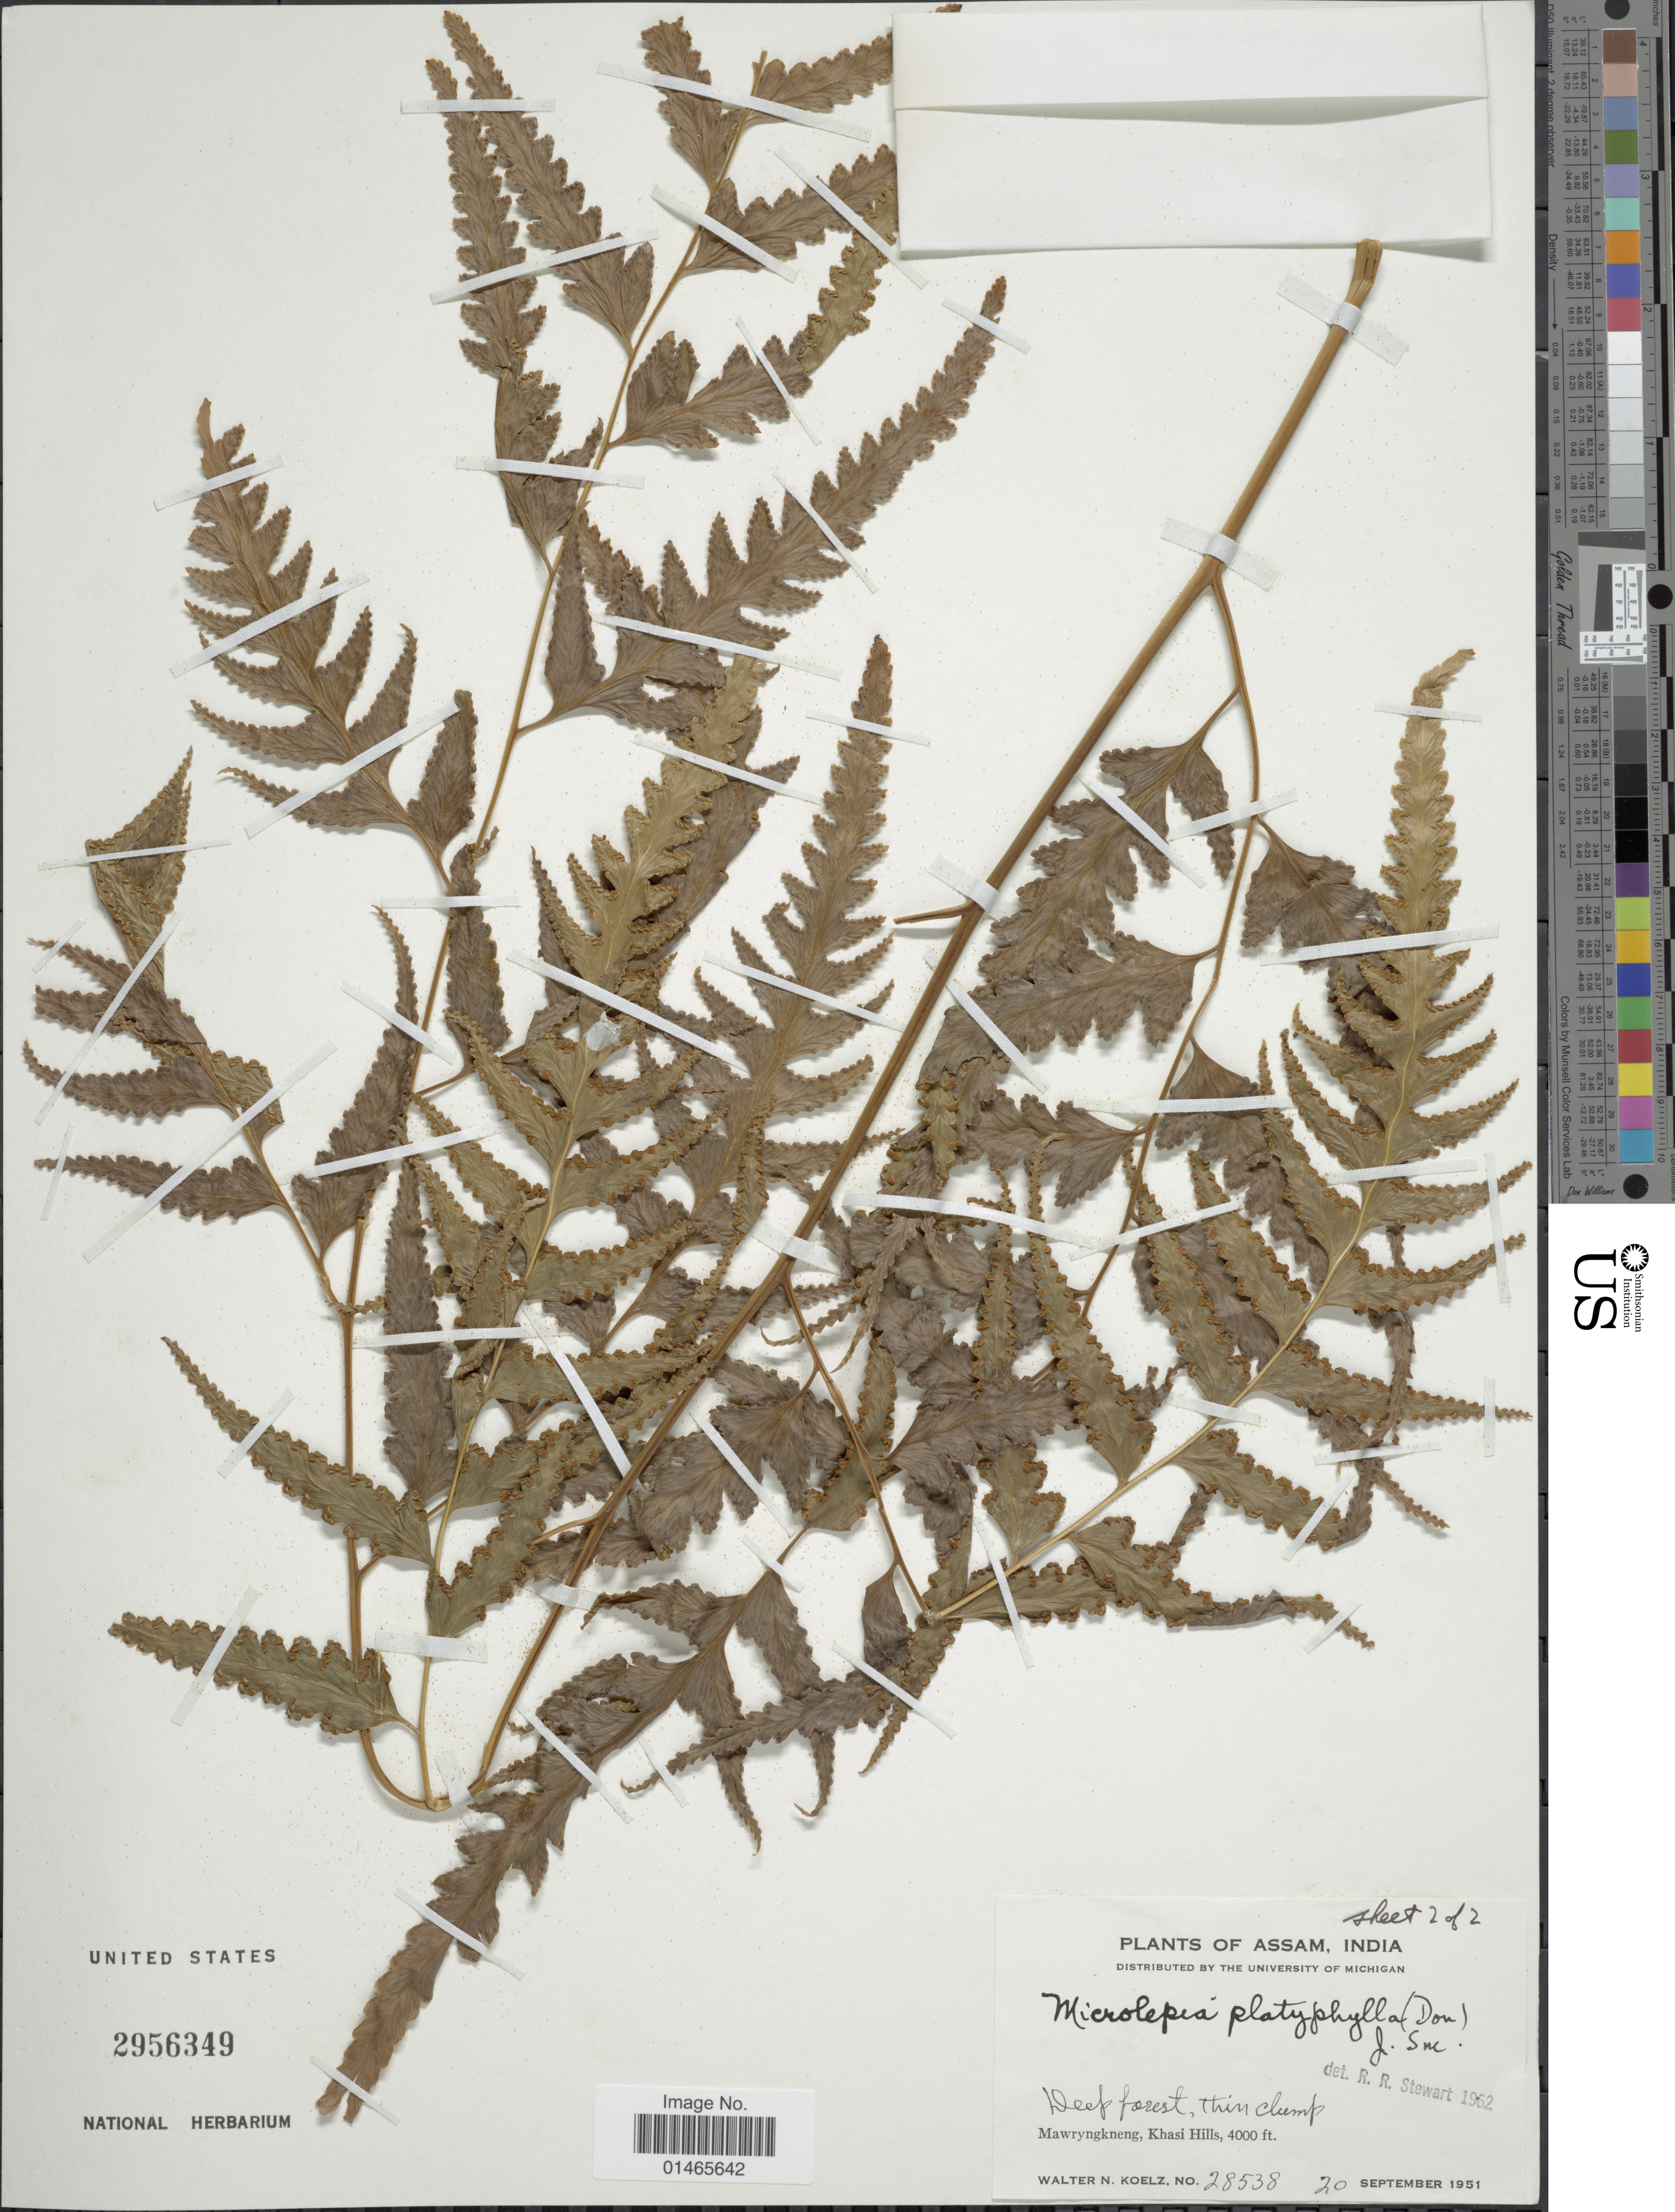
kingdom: Plantae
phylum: Tracheophyta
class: Polypodiopsida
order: Polypodiales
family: Dennstaedtiaceae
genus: Microlepia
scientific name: Microlepia platyphylla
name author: (D. Don) J. Sm.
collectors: W. N. Koelz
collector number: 28538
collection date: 1951-09-20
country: India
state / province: Meghalaya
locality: Mawryngkneng, Khasi Hills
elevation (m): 1219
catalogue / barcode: US 2956349